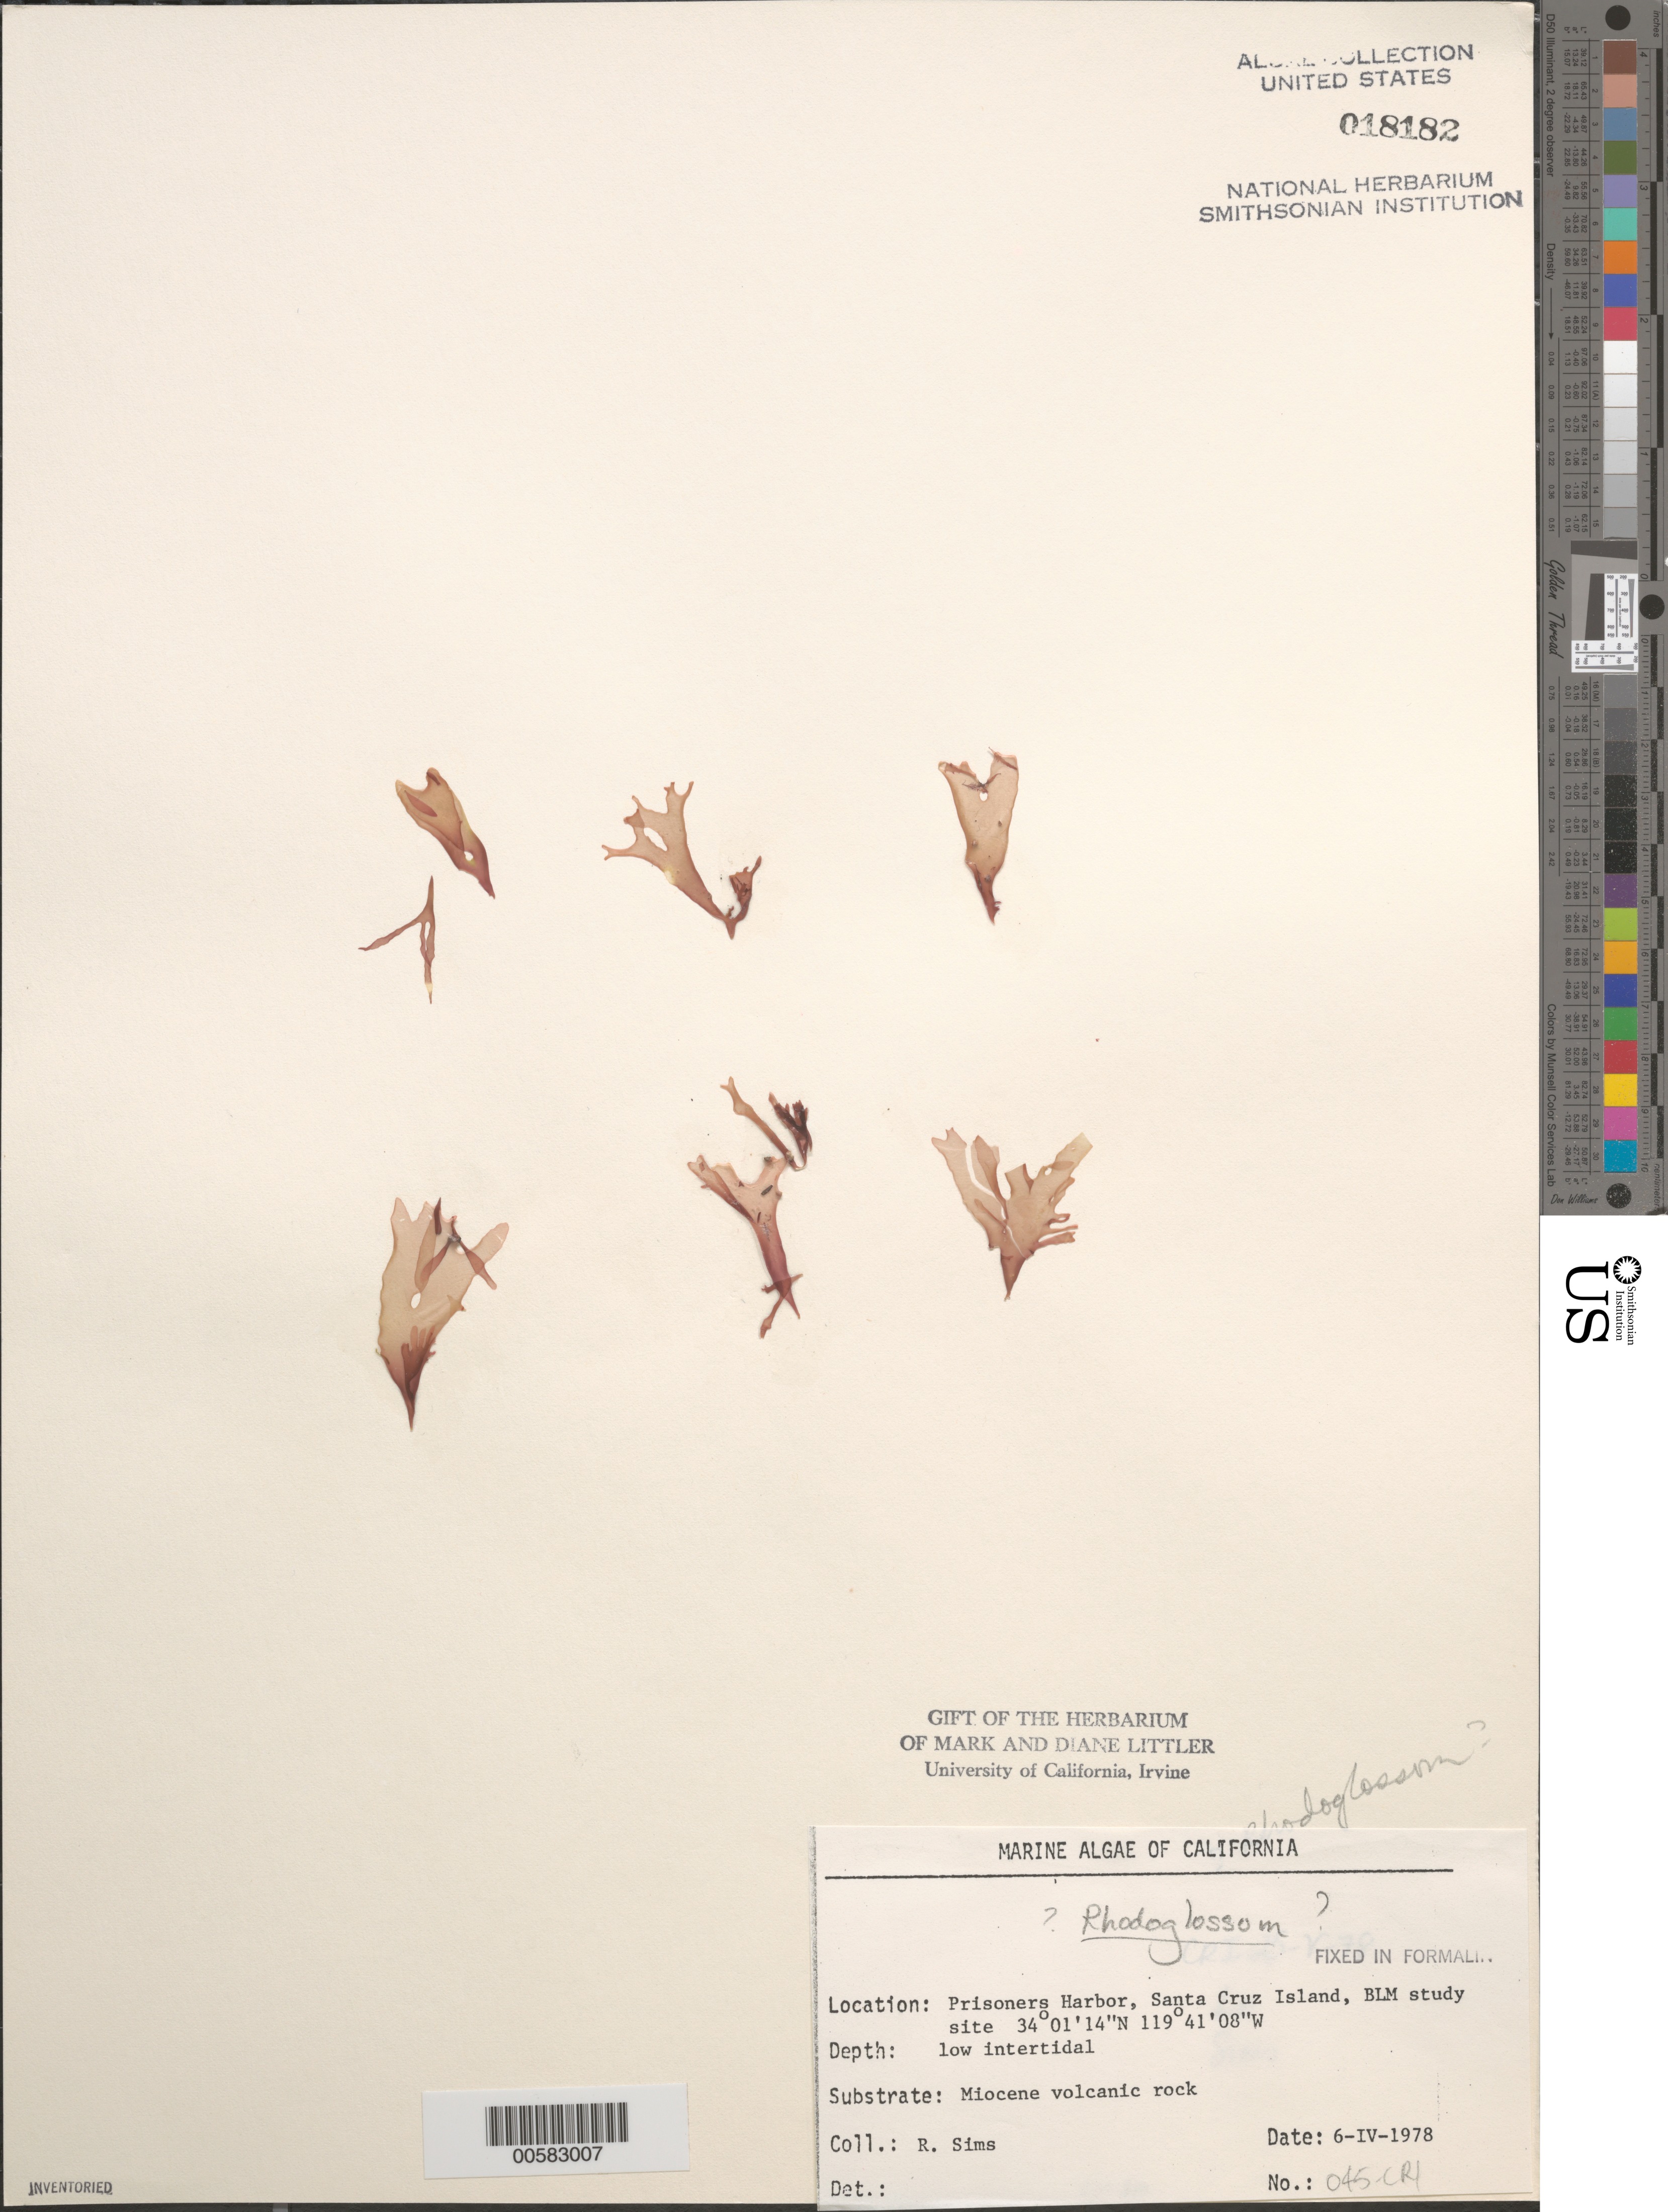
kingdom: Plantae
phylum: Rhodophyta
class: Florideophyceae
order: Gigartinales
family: Gigartinaceae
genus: Rhodoglossum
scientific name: Rhodoglossum sp.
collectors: R. H. Sims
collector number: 045-cri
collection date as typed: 06 Apr 1978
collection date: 1978-04-06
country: United States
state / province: California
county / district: Santa Barbara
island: Santa Cruz Island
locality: Prisoners Harbor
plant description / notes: BLM-SOCALBIGHT Rocky Intertidal Survey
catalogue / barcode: US 18182